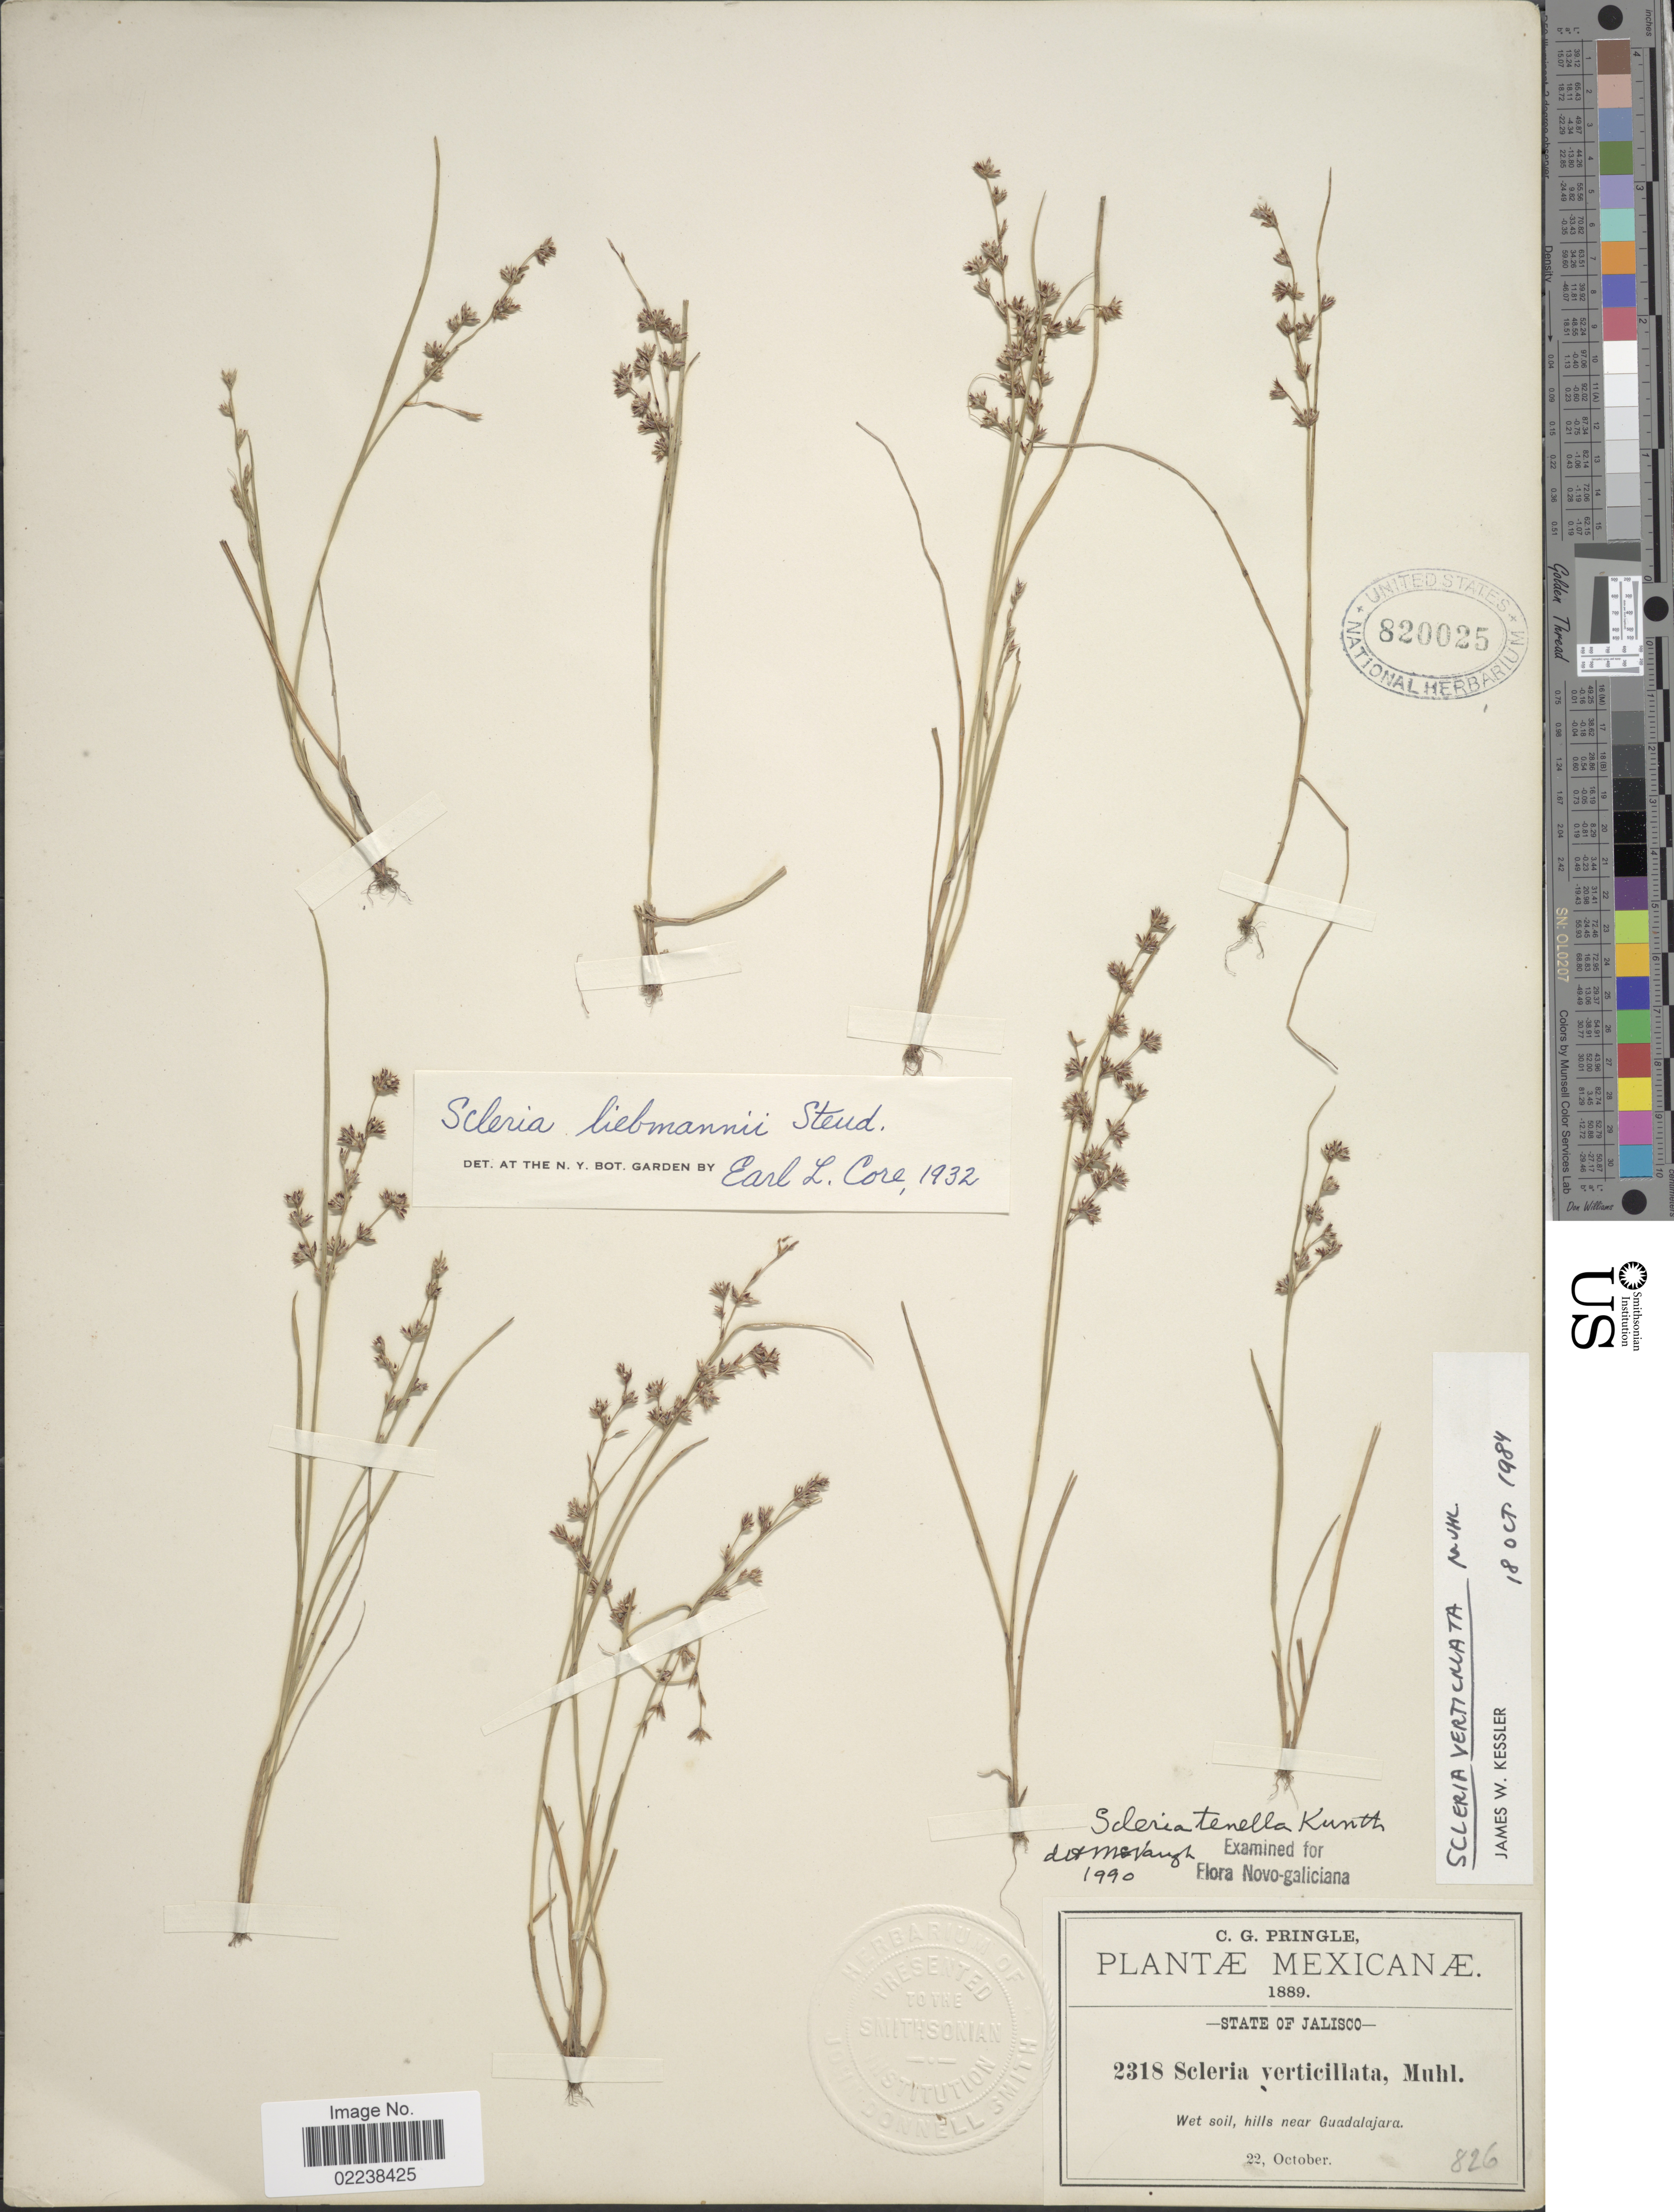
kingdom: Plantae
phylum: Tracheophyta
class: Liliopsida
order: Poales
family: Cyperaceae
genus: Scleria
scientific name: Scleria tenella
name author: Kunth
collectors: C. G. Pringle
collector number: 2318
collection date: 1889-10-22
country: Mexico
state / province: Jalisco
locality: Hills near Guadalajara.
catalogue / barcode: US 820025